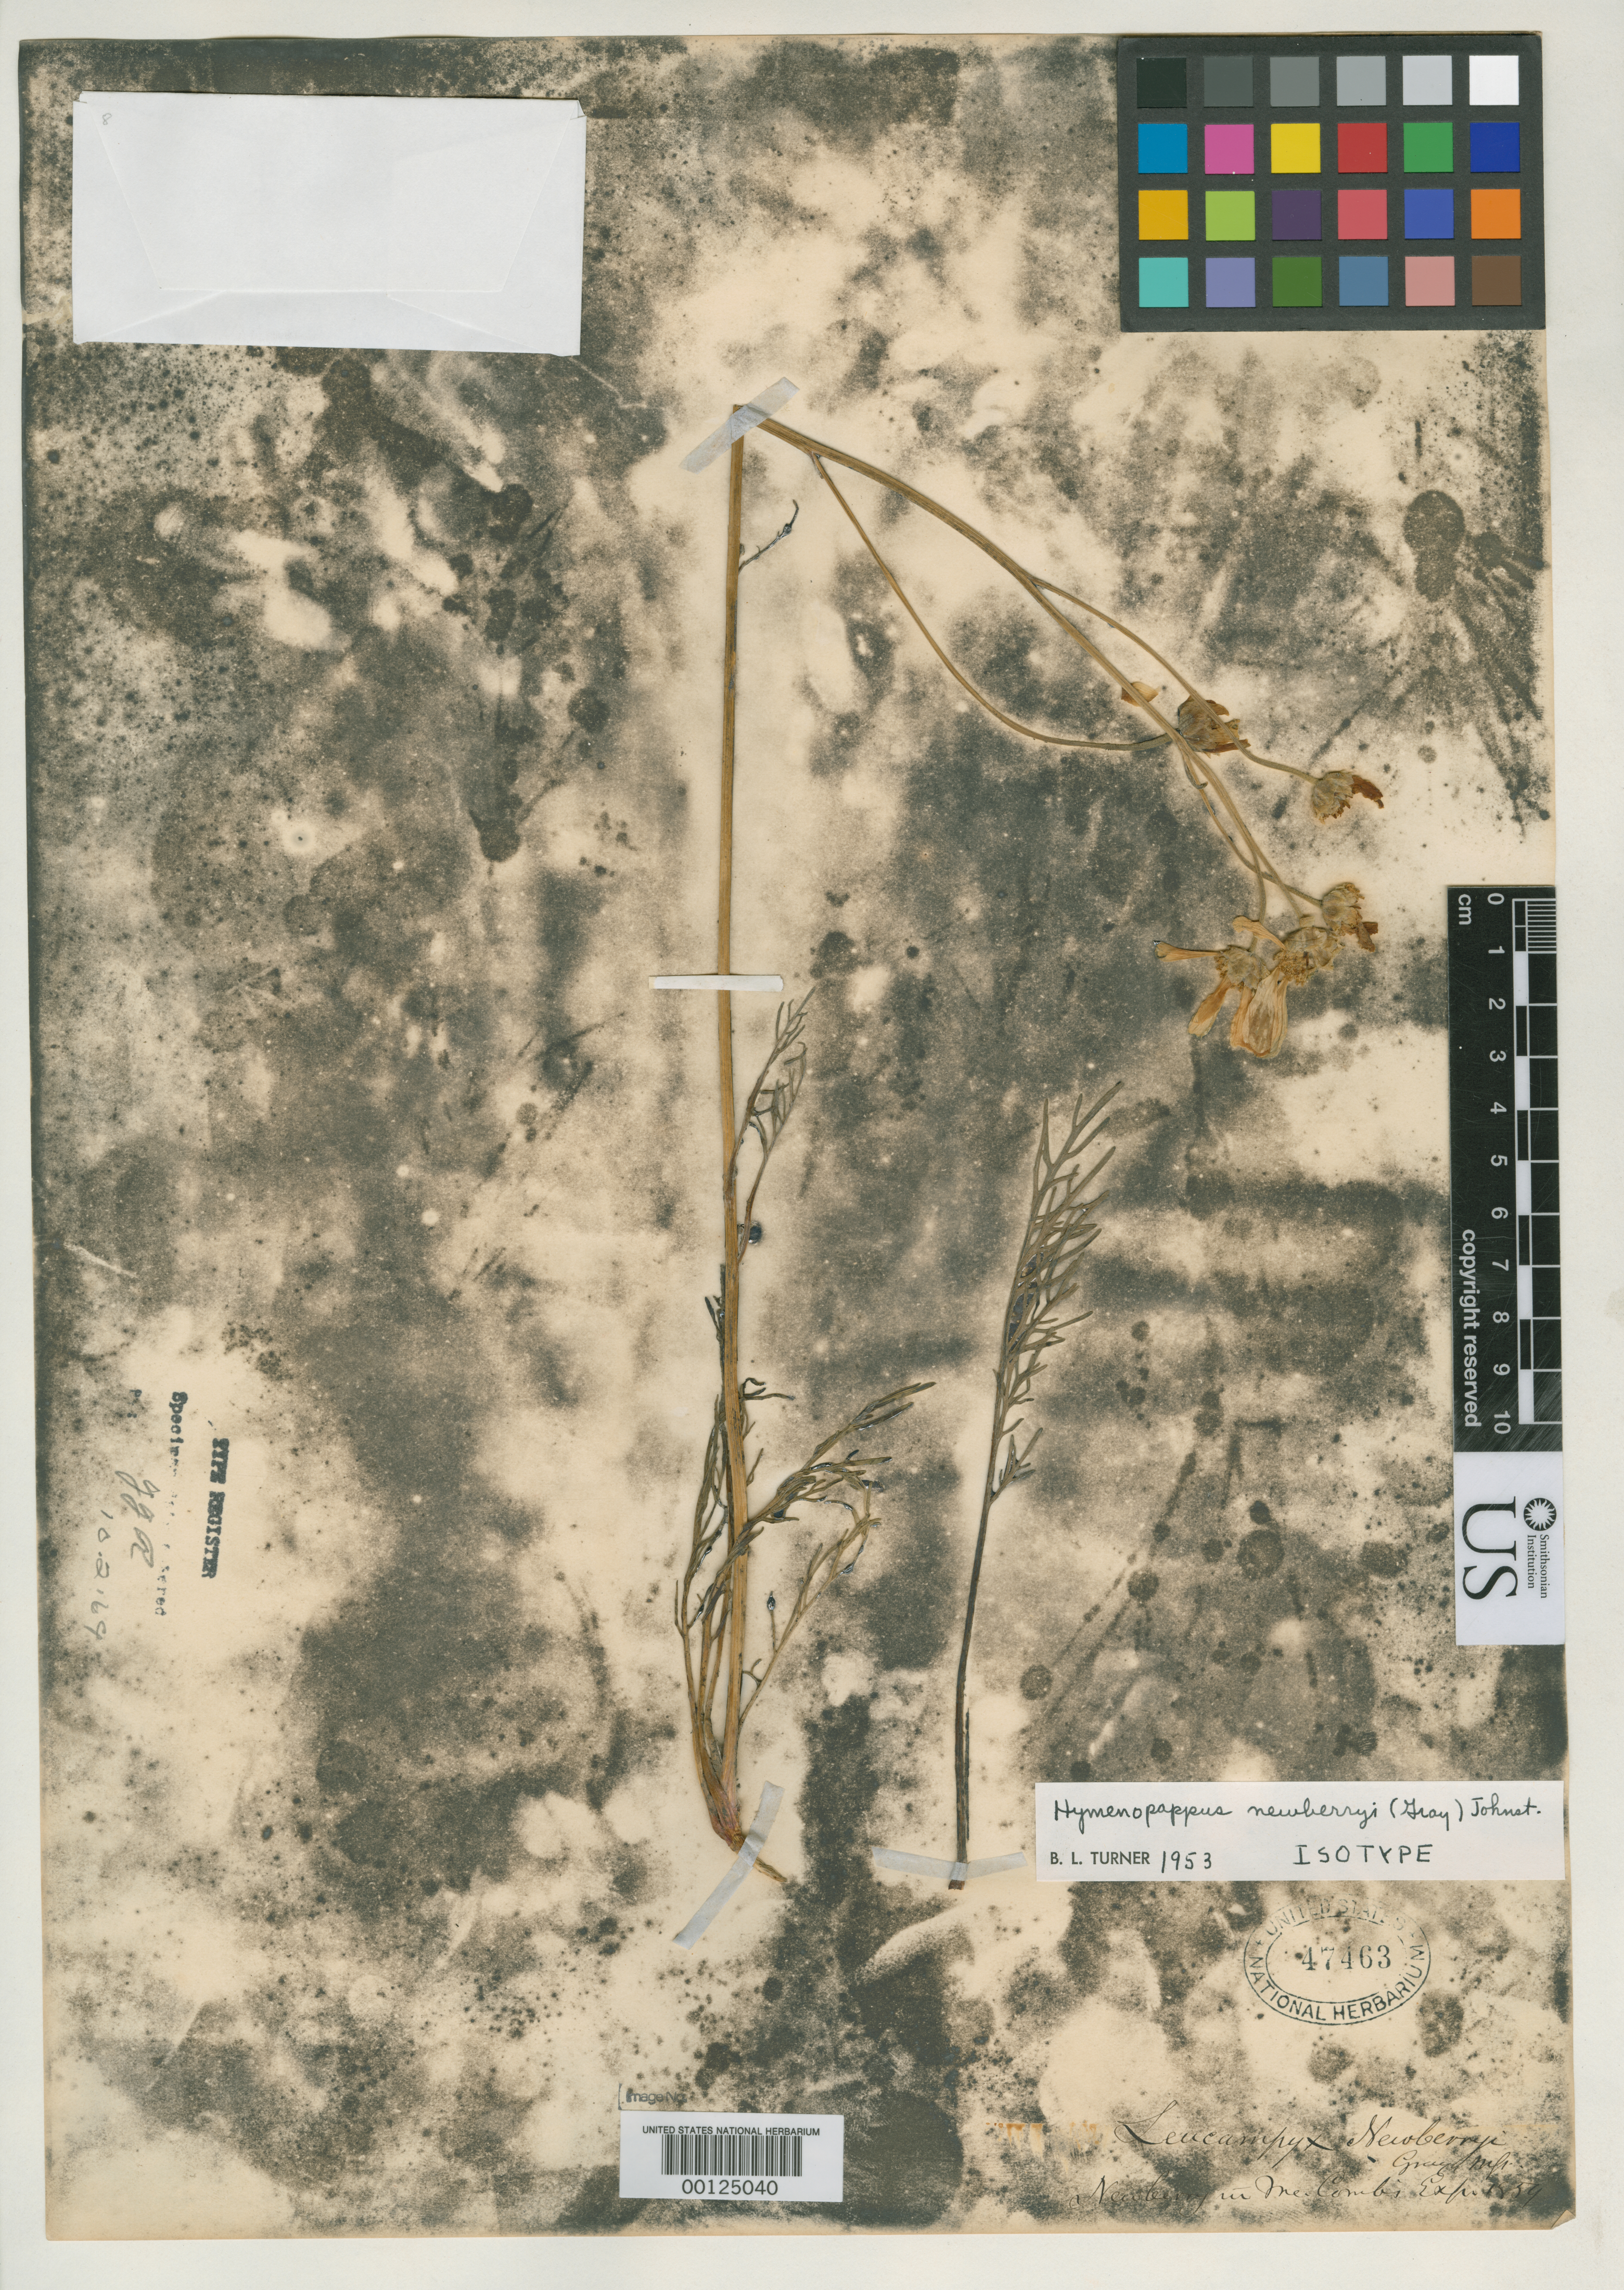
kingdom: Plantae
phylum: Tracheophyta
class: Magnoliopsida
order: Asterales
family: Asteraceae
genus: Leucampyx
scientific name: Leucampyx newberryi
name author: A. Gray ex Porter & J.M. Coult.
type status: Syntype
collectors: J. S. Newberry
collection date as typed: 1859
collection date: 1859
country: United States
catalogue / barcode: US 47463